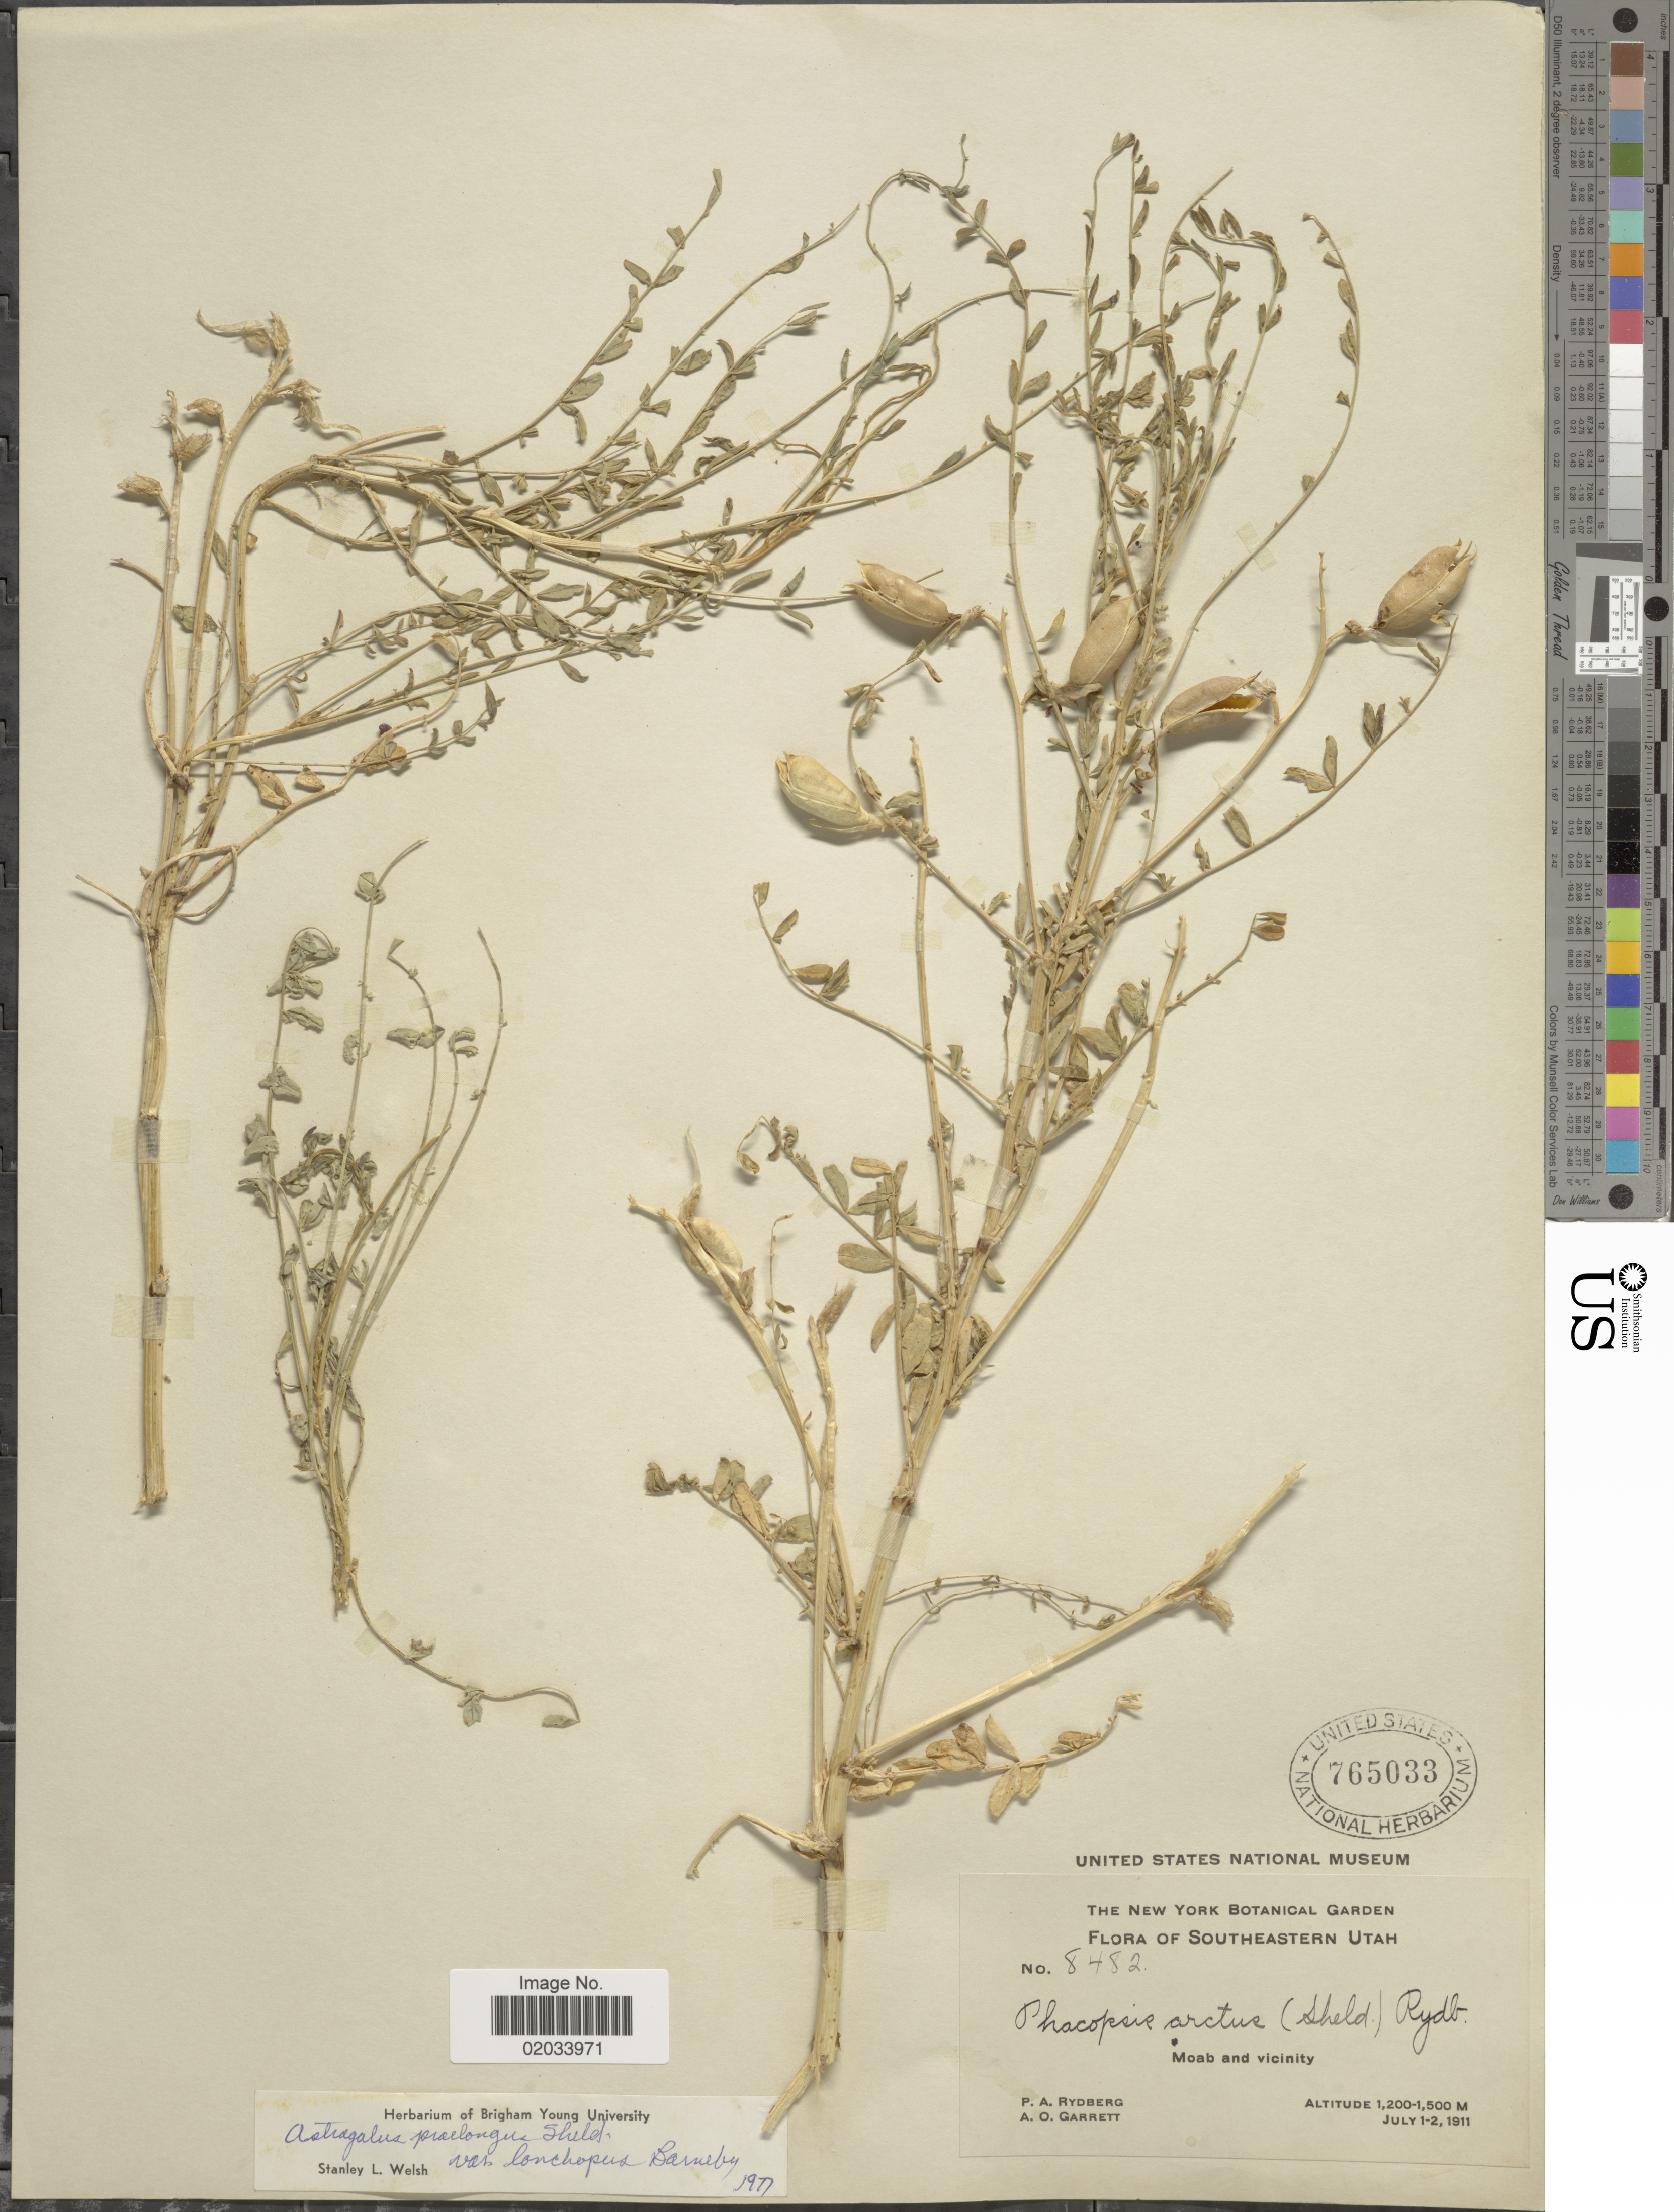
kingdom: Plantae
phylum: Tracheophyta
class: Magnoliopsida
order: Fabales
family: Fabaceae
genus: Astragalus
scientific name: Astragalus praelongus var. lonchopus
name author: Barneby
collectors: P. A. Rydberg & A. O. Garrett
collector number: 8482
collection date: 1911-07-01/1911-07-02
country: United States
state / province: Utah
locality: Southeastern Utah. Moab and vicinity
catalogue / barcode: US 765033